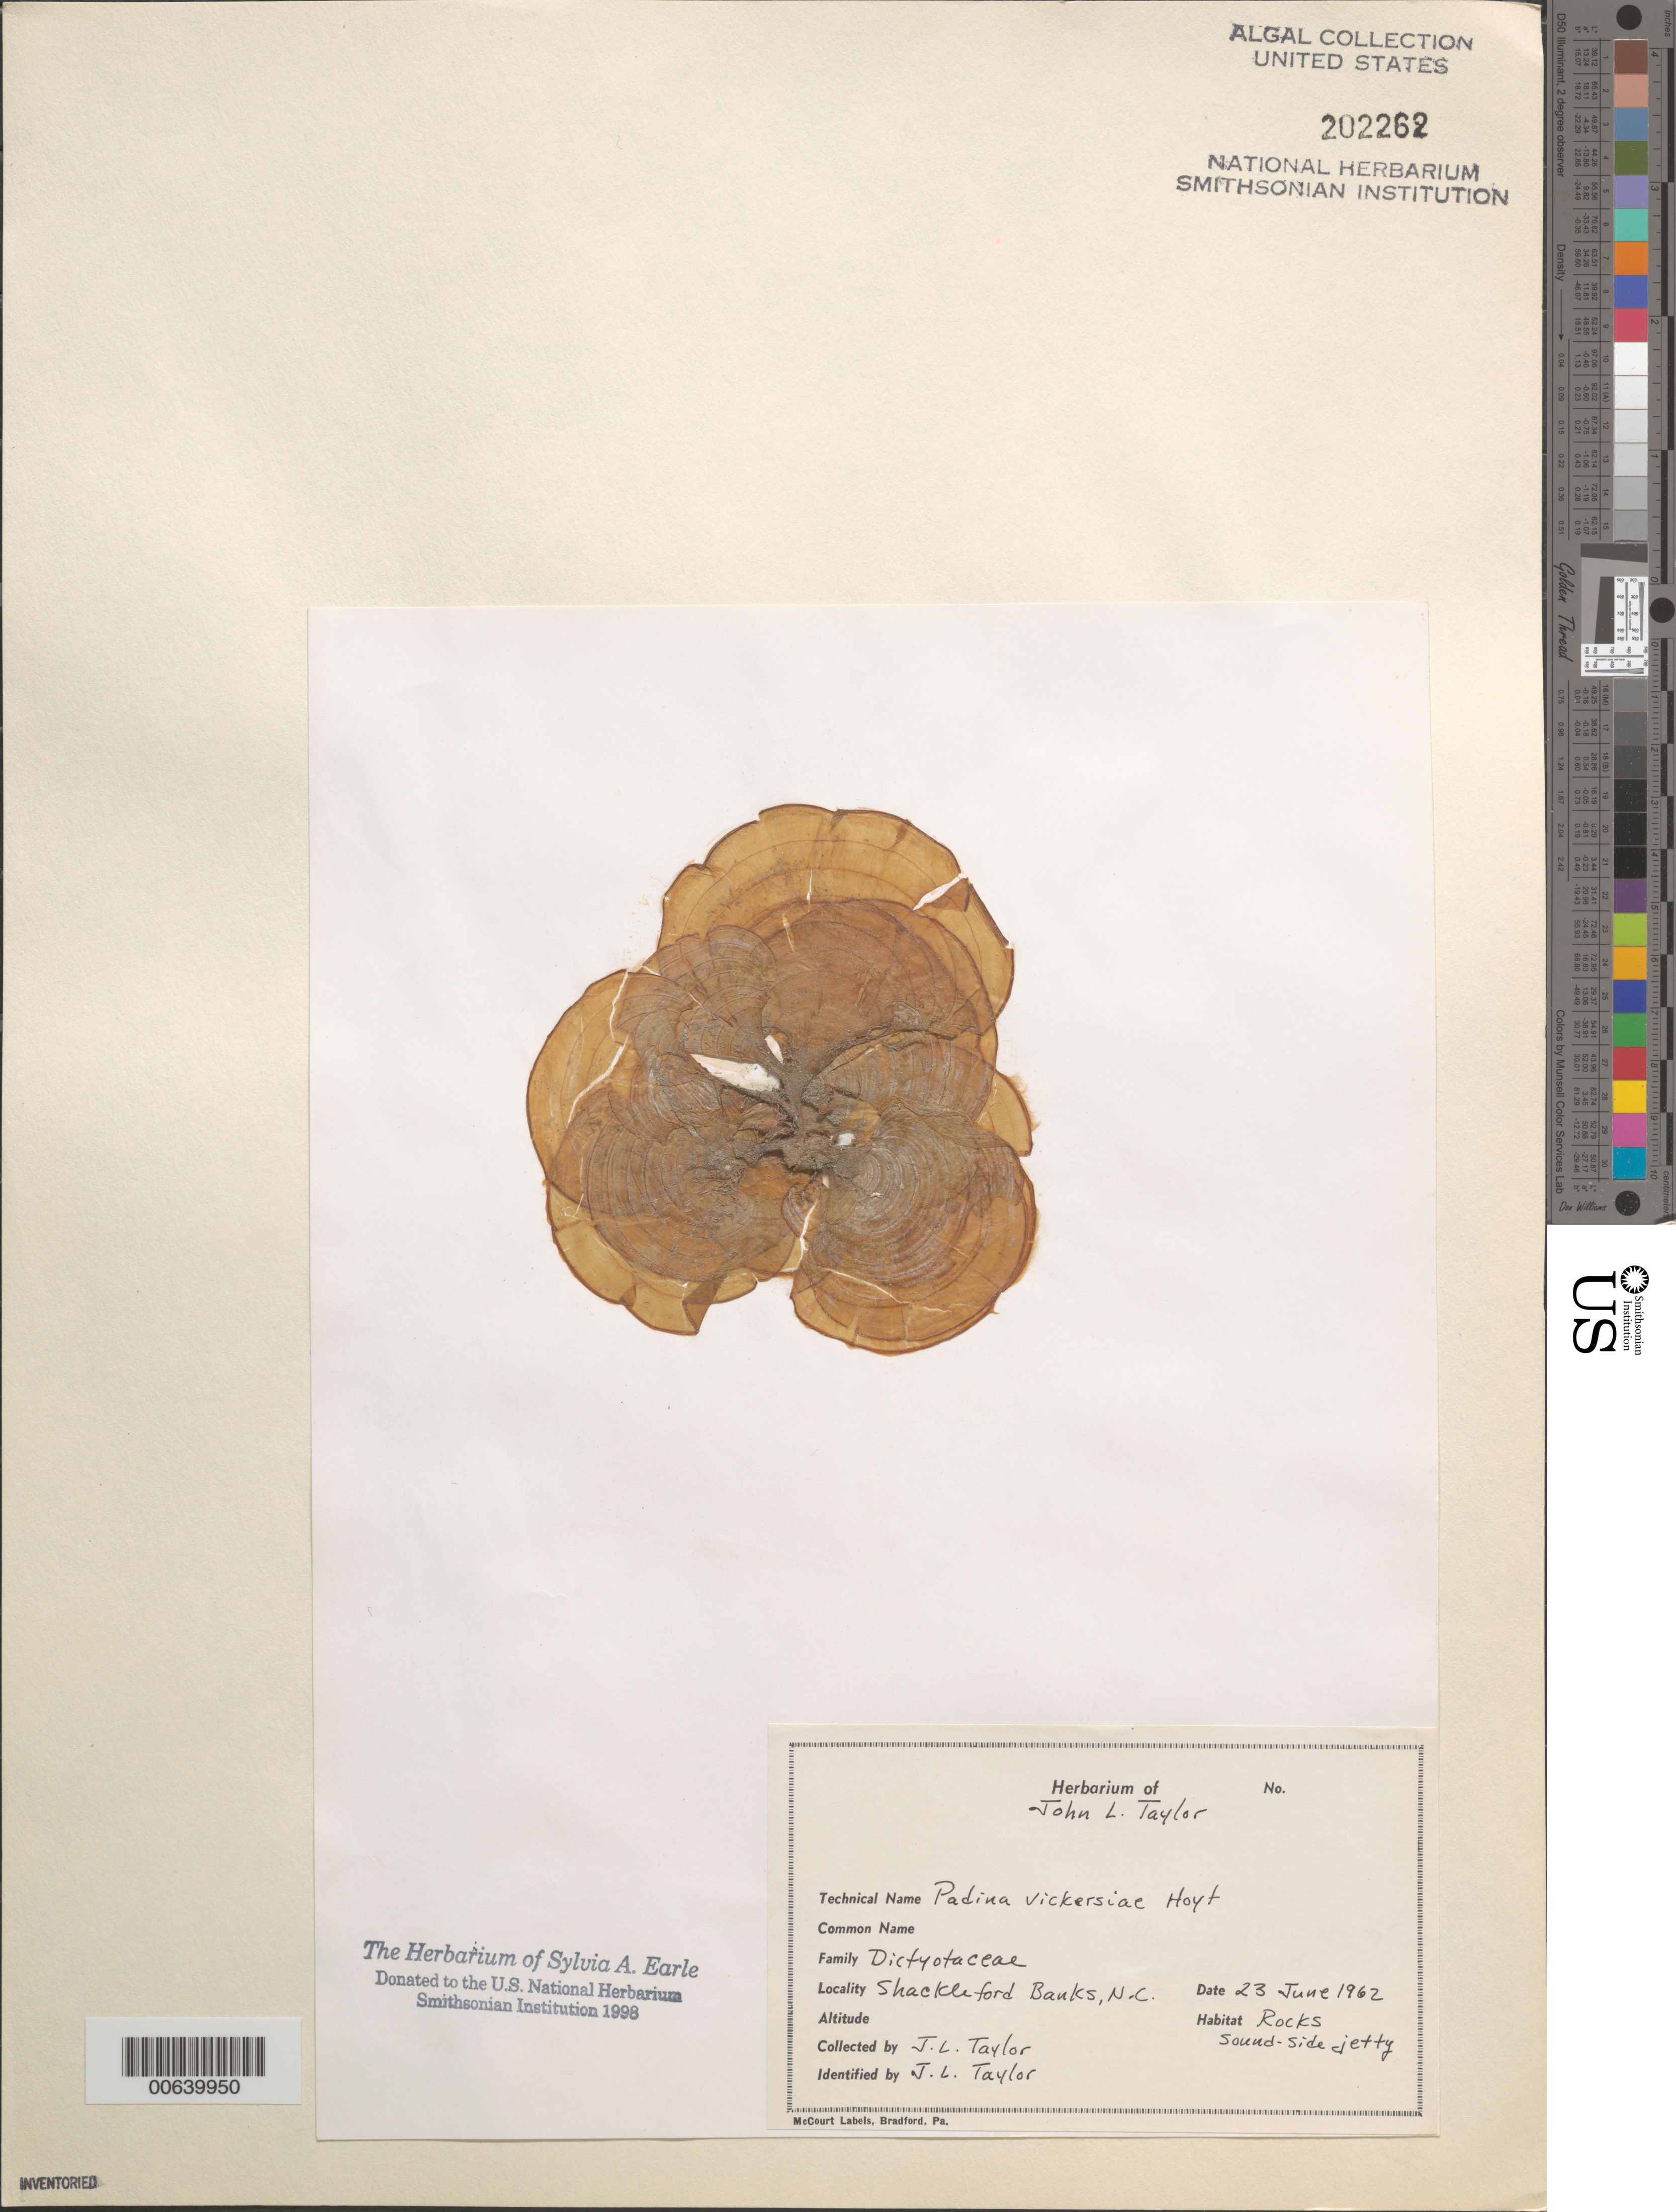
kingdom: Chromista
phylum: Ochrophyta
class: Phaeophyceae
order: Dictyotales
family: Dictyotaceae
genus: Padina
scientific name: Padina gymnospora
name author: (Kütz.) O.G. Sond.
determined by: Algae name updating Project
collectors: J. L. Taylor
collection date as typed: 23 Jun 1962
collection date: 1962-06-23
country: United States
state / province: North Carolina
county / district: Carteret County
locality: Shackleford Banks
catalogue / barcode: US 202262